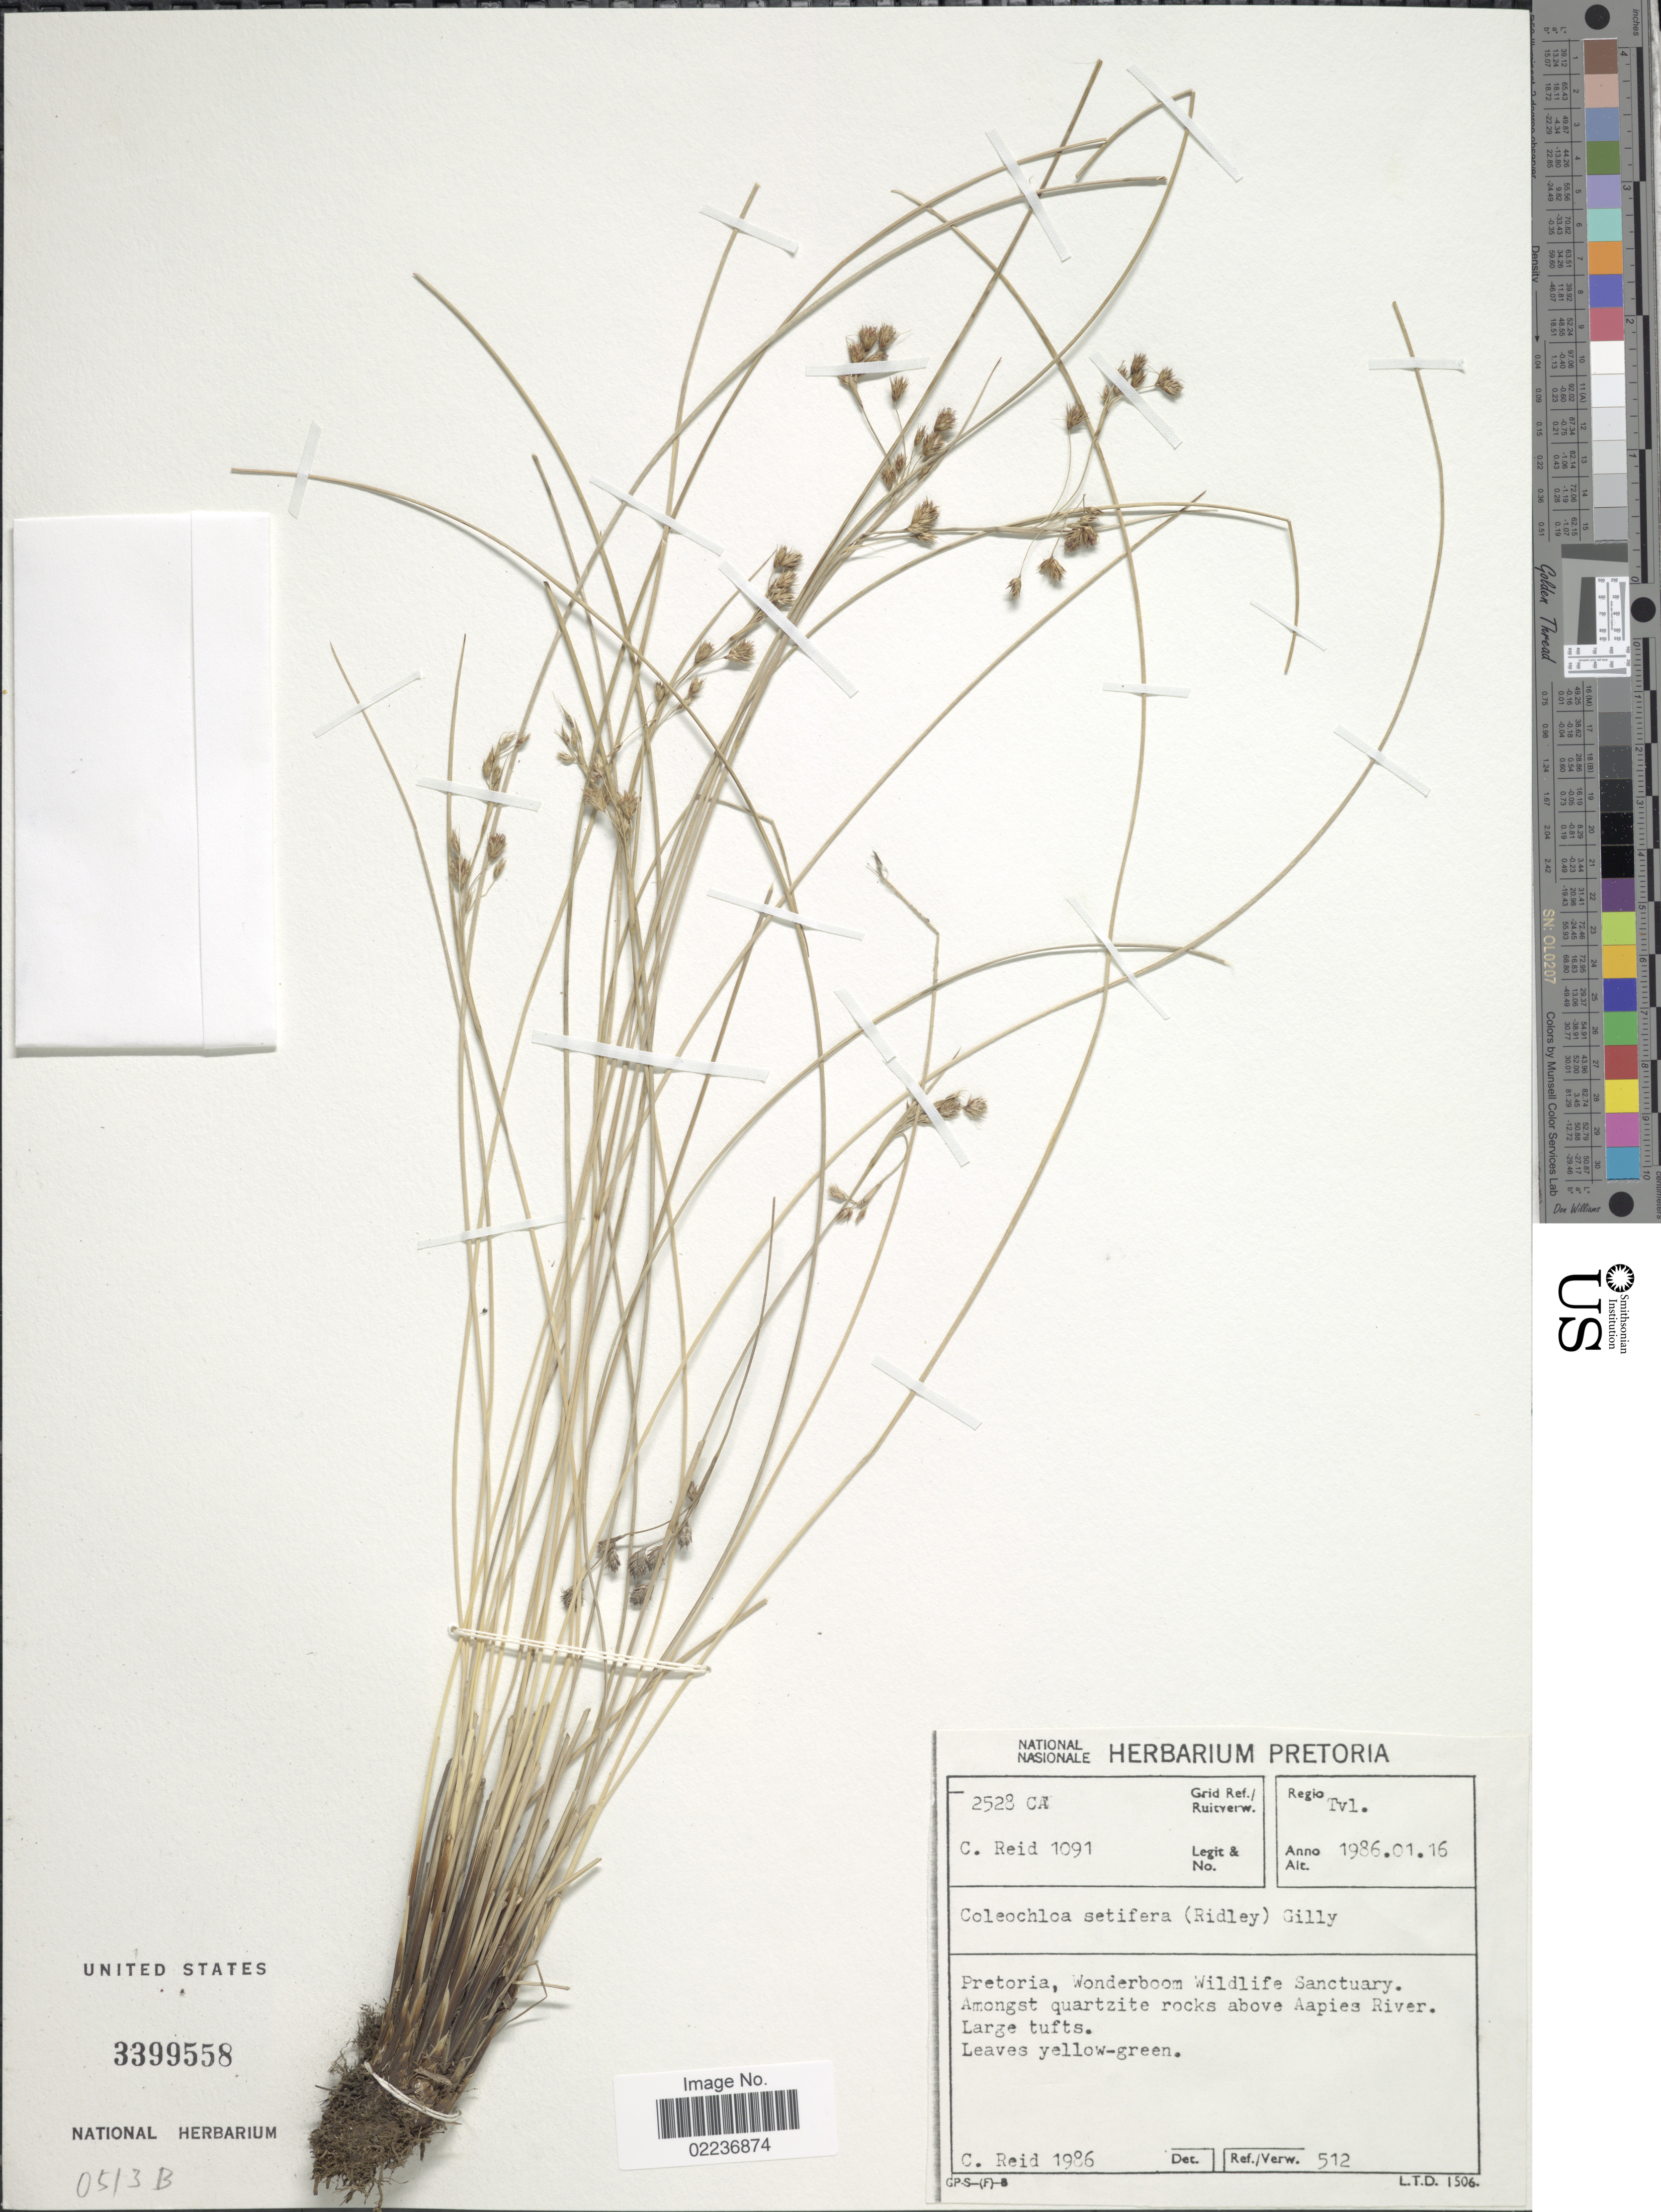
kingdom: Plantae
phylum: Tracheophyta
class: Liliopsida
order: Poales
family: Cyperaceae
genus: Coleochloa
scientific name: Coleochloa setifera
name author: (Ridl.) Gilly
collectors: C. Reid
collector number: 1091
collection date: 1986-01-16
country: South Africa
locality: Tvl., Pretoria, Wonderboom Wildlife Sanctuary, amongst quartzite rocks above Aapies River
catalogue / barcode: US 3399558